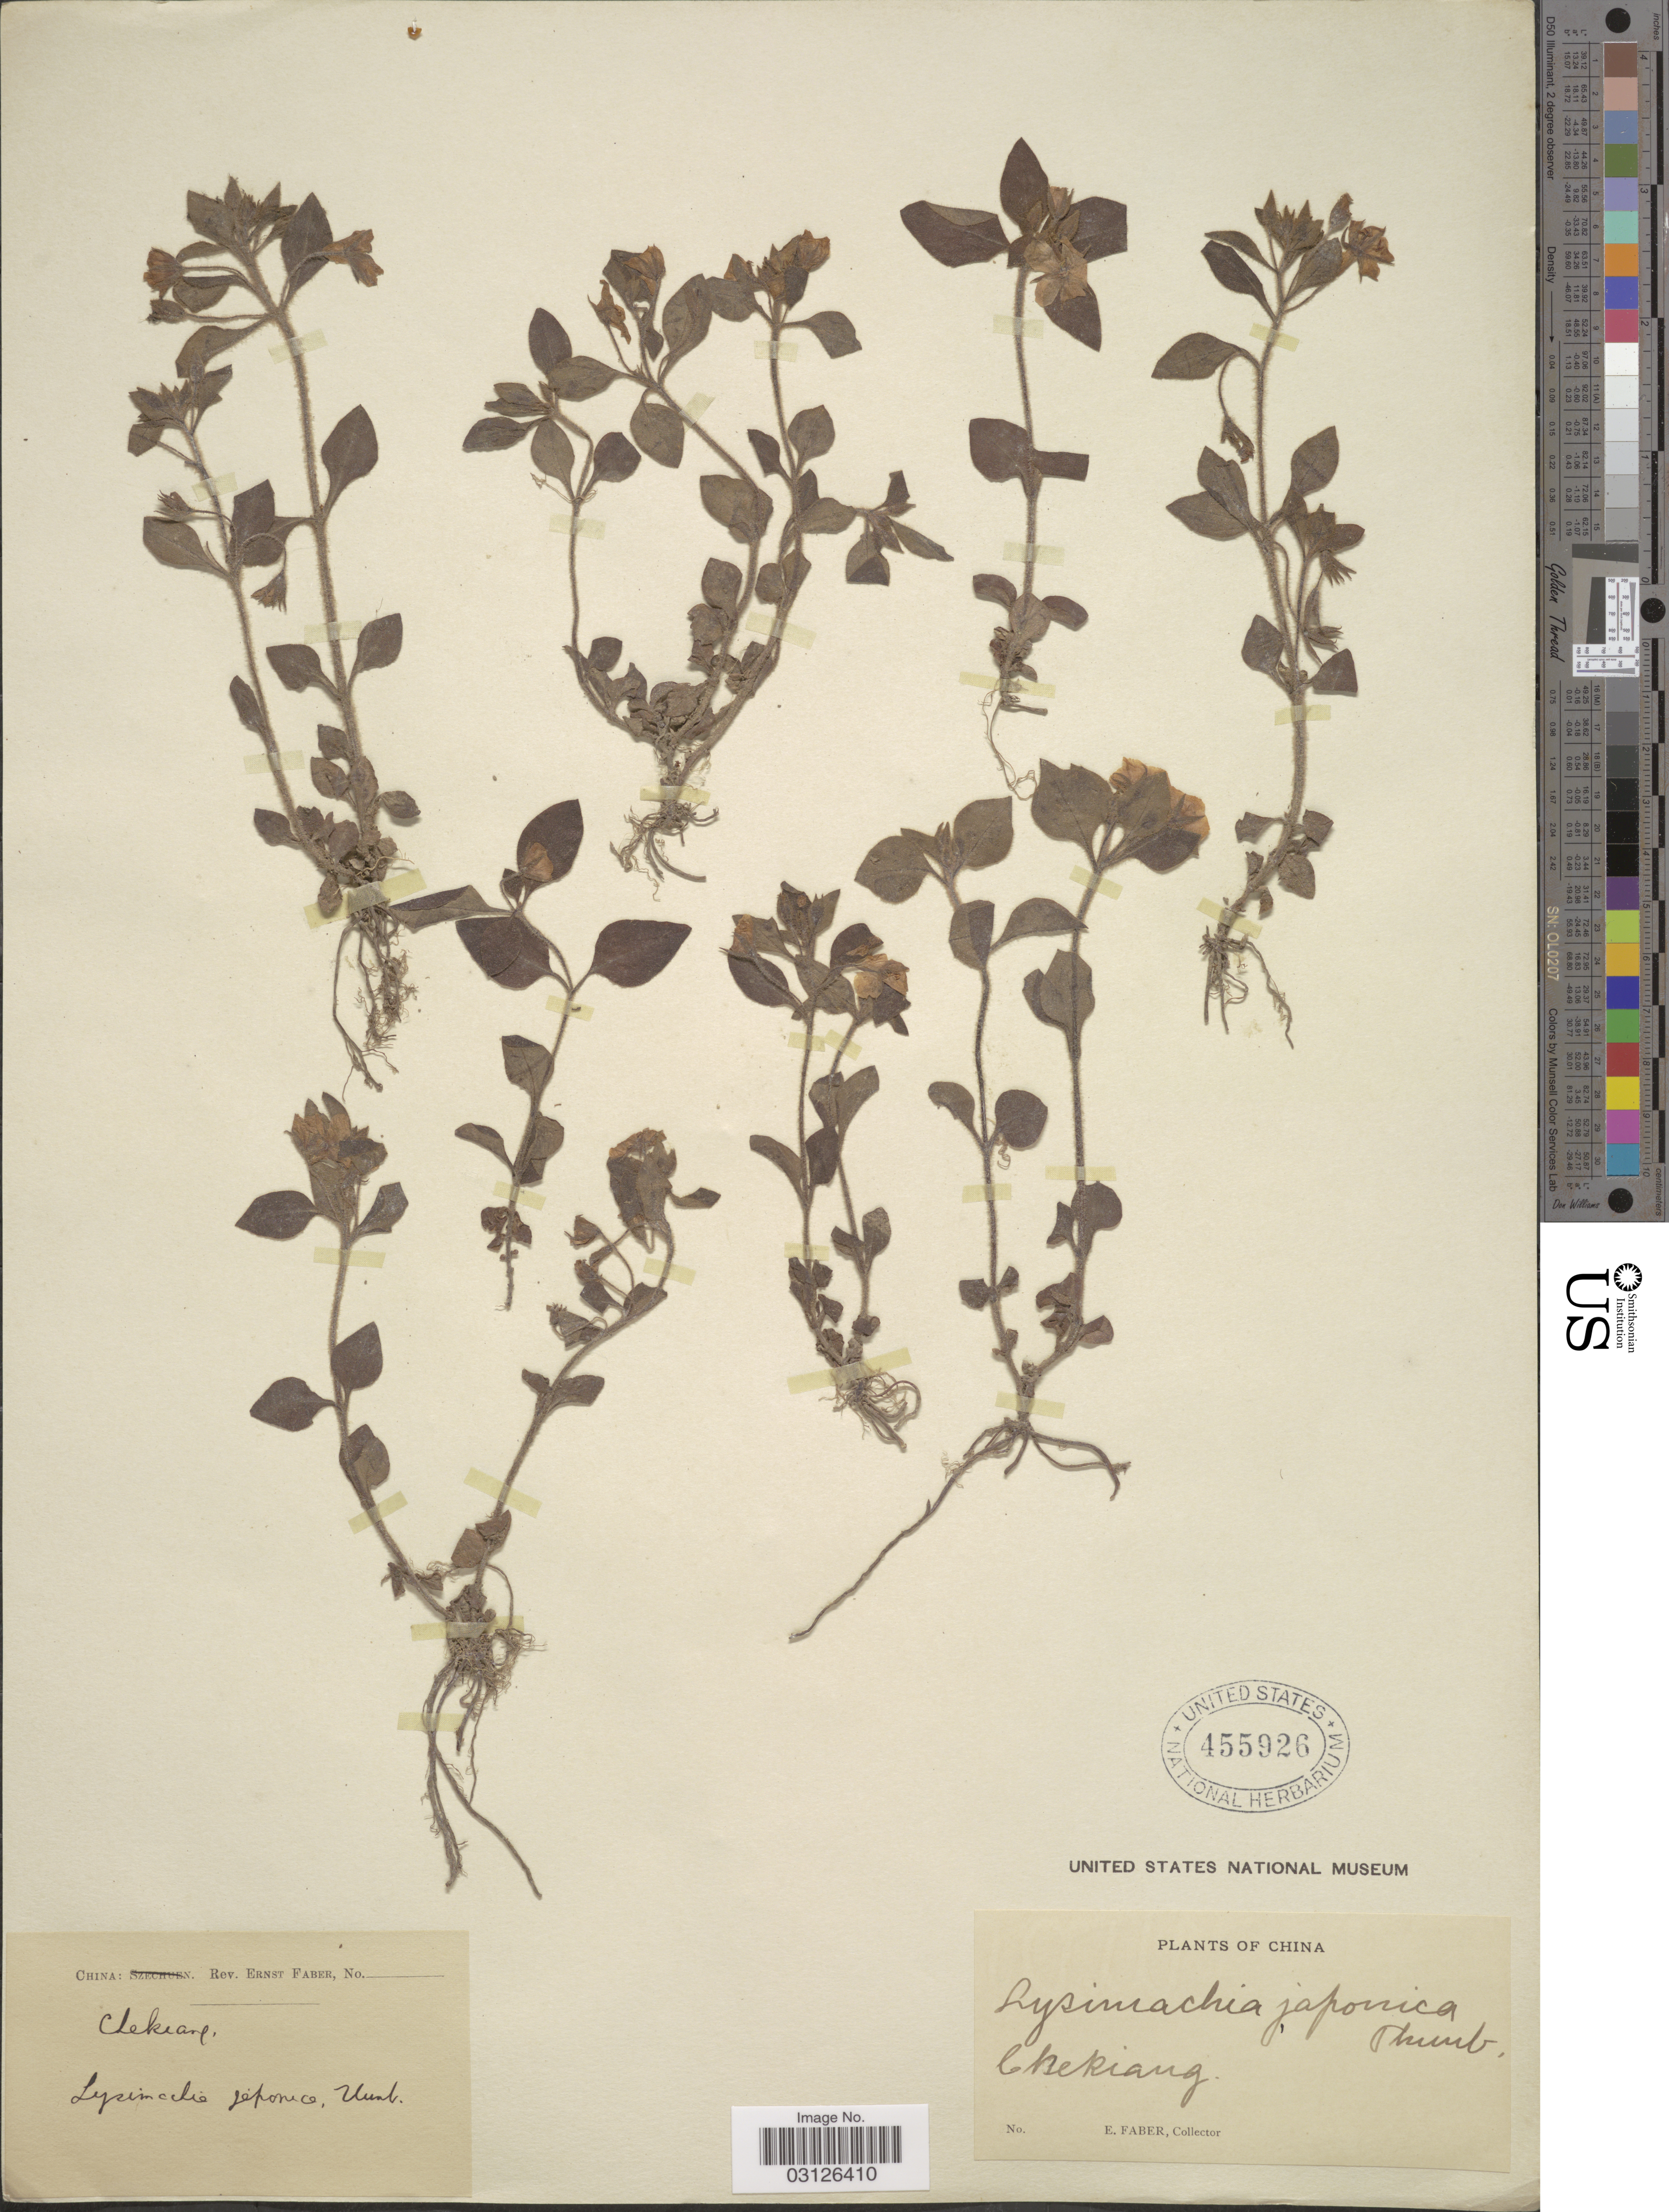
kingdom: Plantae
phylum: Tracheophyta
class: Magnoliopsida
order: Ericales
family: Primulaceae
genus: Lysimachia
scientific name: Lysimachia japonica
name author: Thunb.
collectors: E. Faber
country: China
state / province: Zhejiang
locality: Chekiang.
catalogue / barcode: US 455926